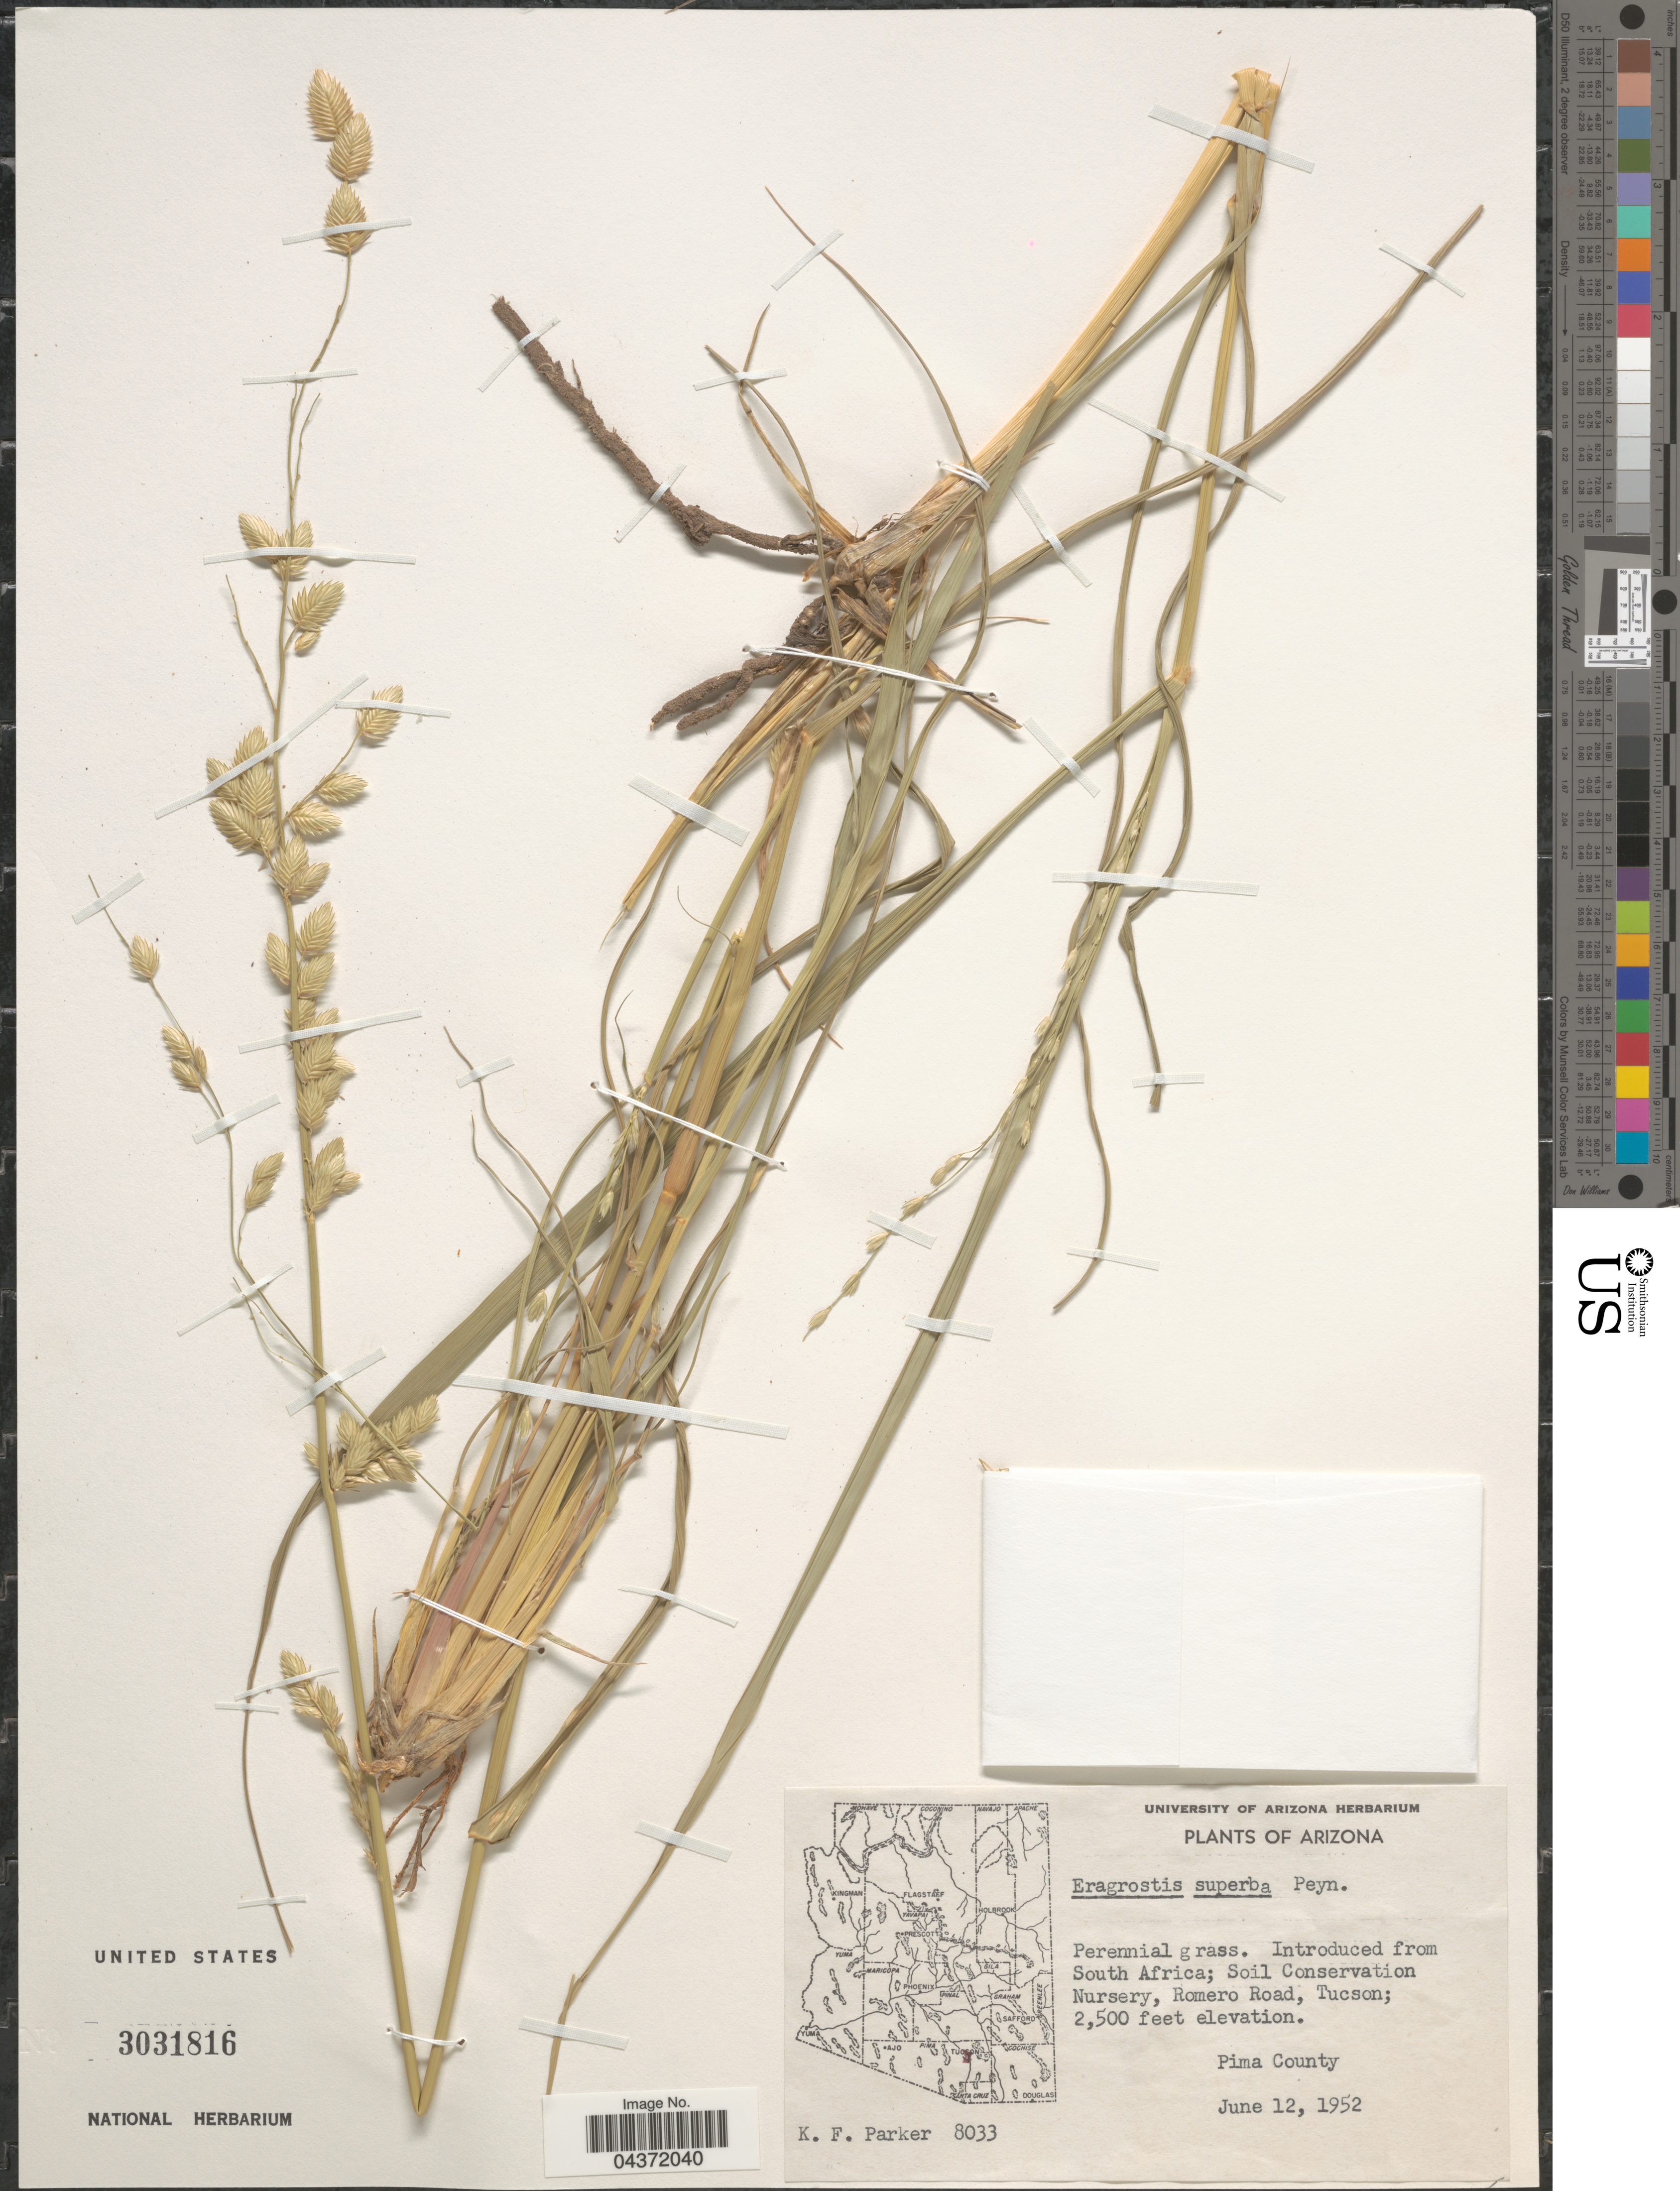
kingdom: Plantae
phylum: Tracheophyta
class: Liliopsida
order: Poales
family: Poaceae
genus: Eragrostis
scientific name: Eragrostis superba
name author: Peyr.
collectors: K. F. Parker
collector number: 8033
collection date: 1952-06-12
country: United States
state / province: Arizona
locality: Soil Conservation Nursery, Romero Road, Tucson [unsure placement] Pima County.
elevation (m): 762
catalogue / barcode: US 3031816